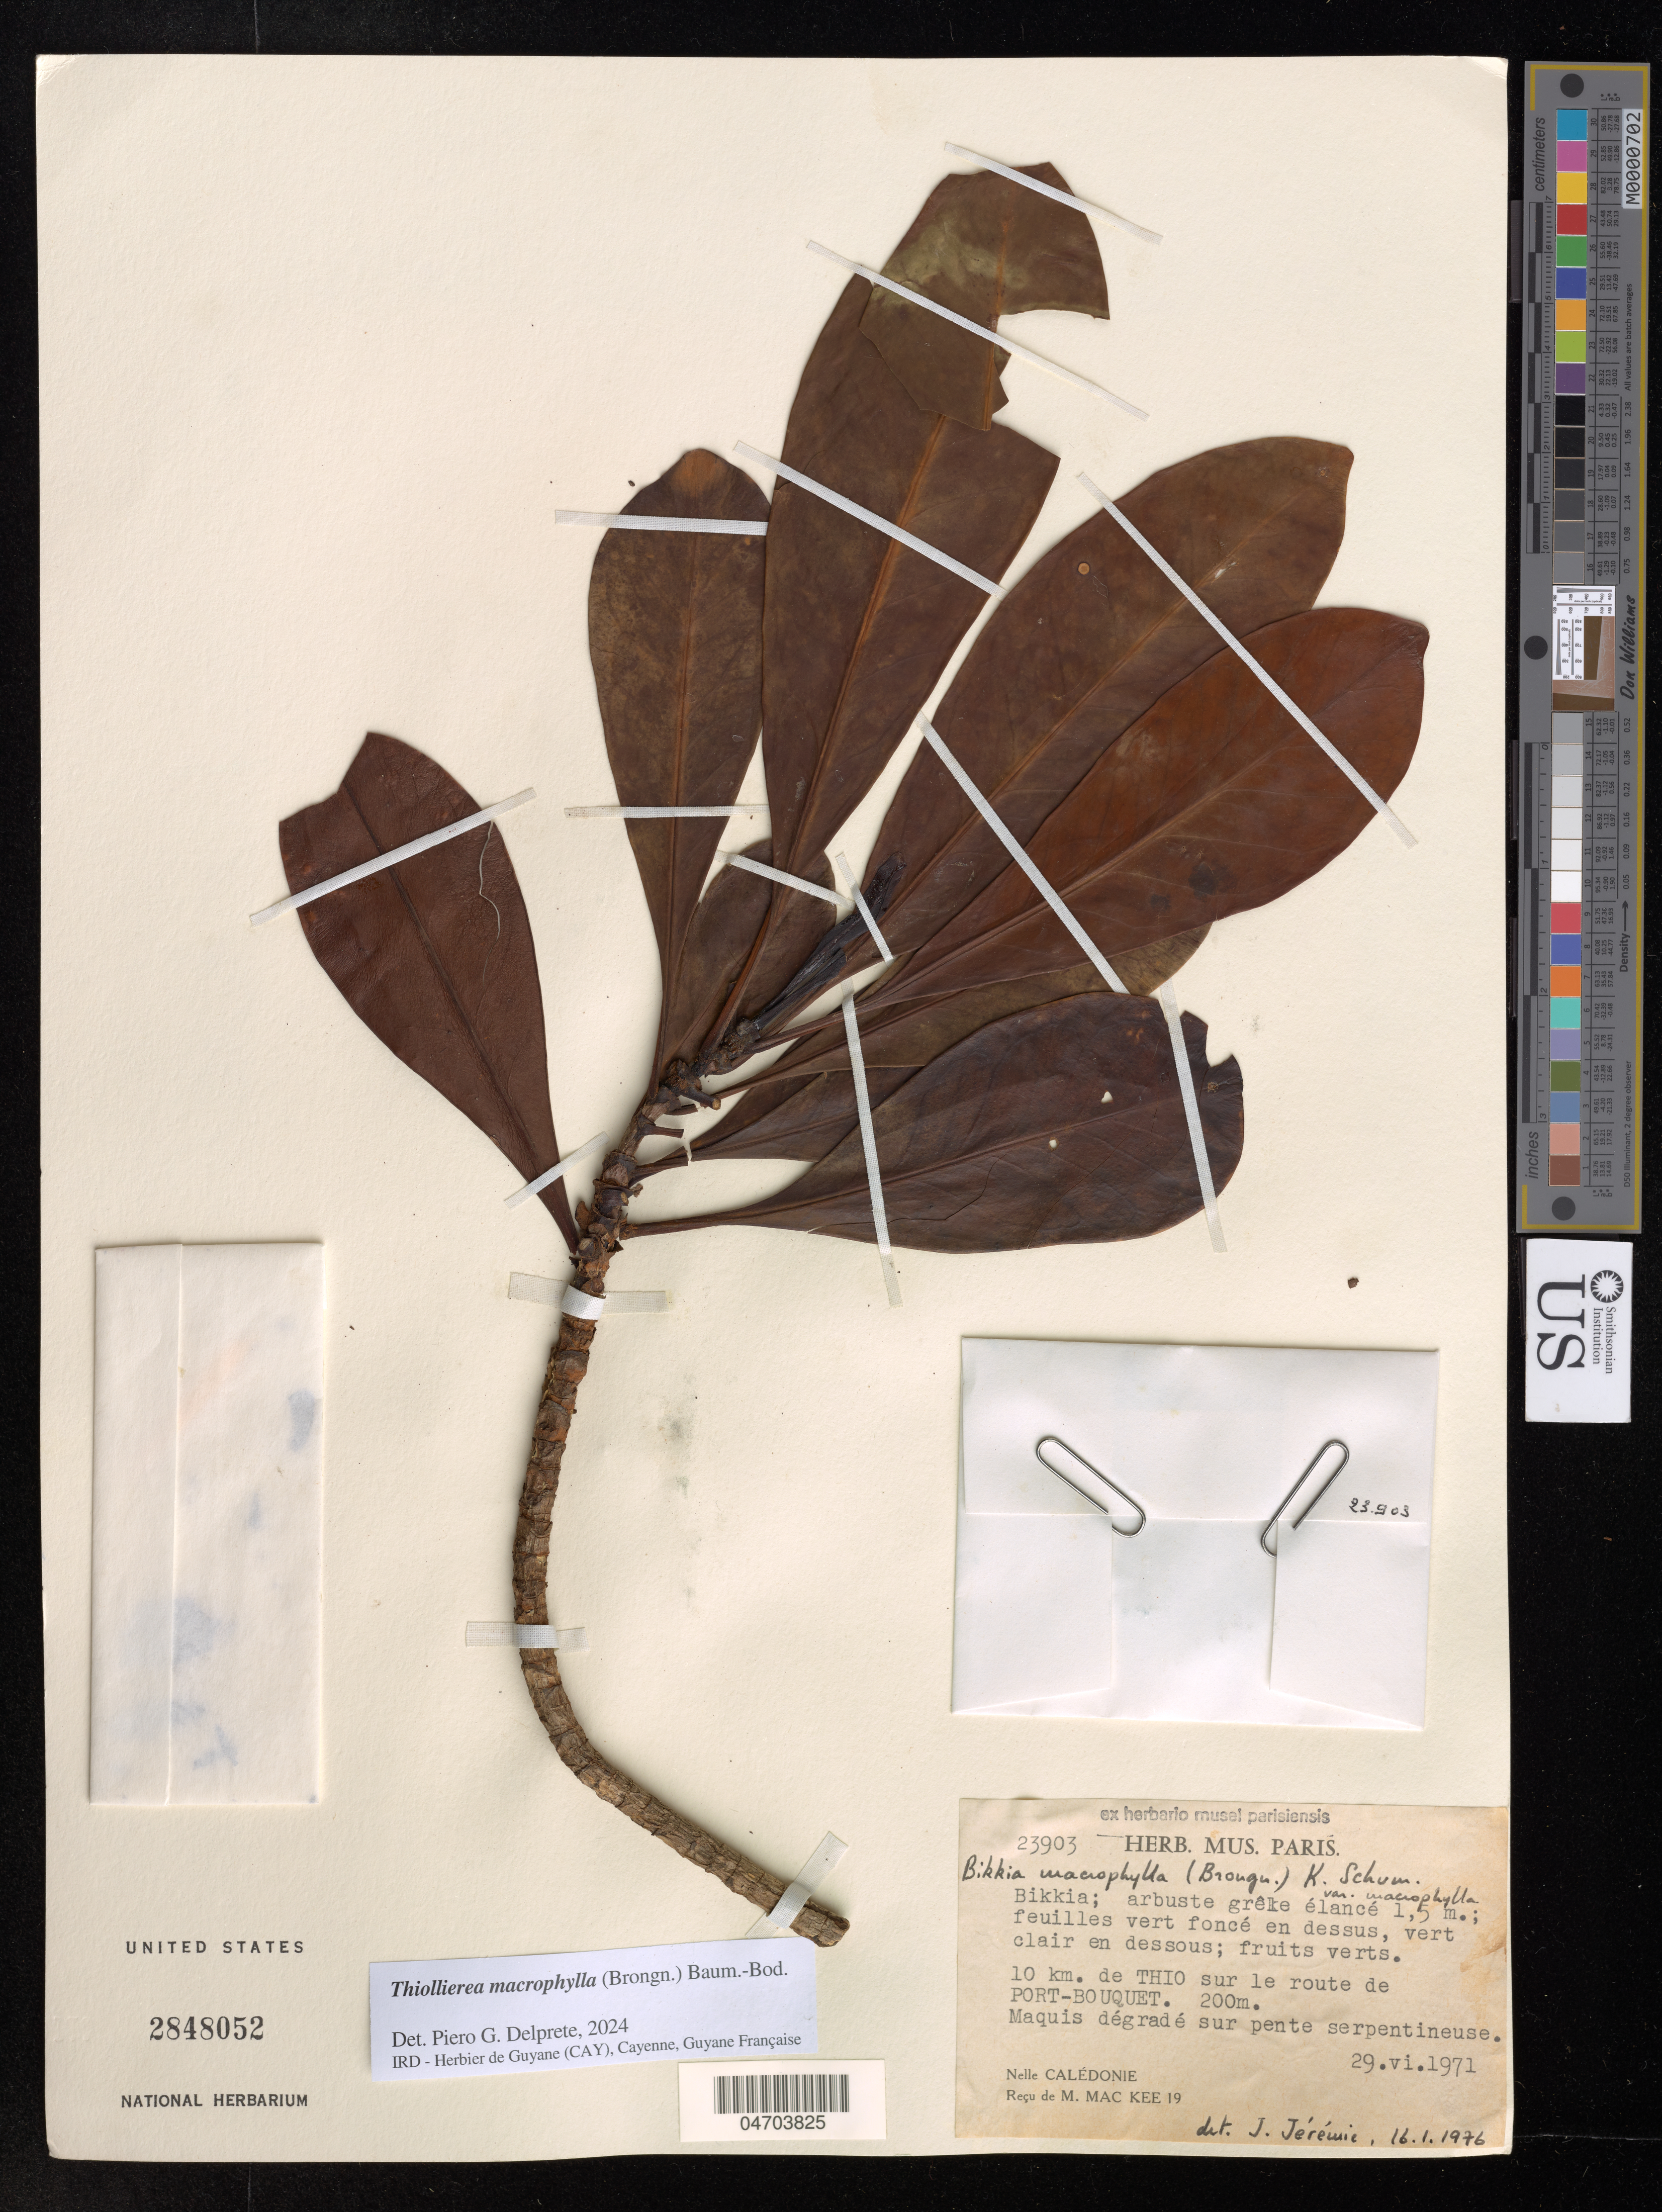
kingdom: Plantae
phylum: Tracheophyta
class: Magnoliopsida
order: Gentianales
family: Rubiaceae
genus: Thiollierea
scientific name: Thiollierea macrophylla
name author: (Brongn.) Baum.-Bod.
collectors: M. Mac Kee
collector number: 23903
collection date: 1971-06-29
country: New Caledonia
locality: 10 km. de Thio sur le route de Port-Bouquet.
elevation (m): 200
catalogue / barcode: US 2848052